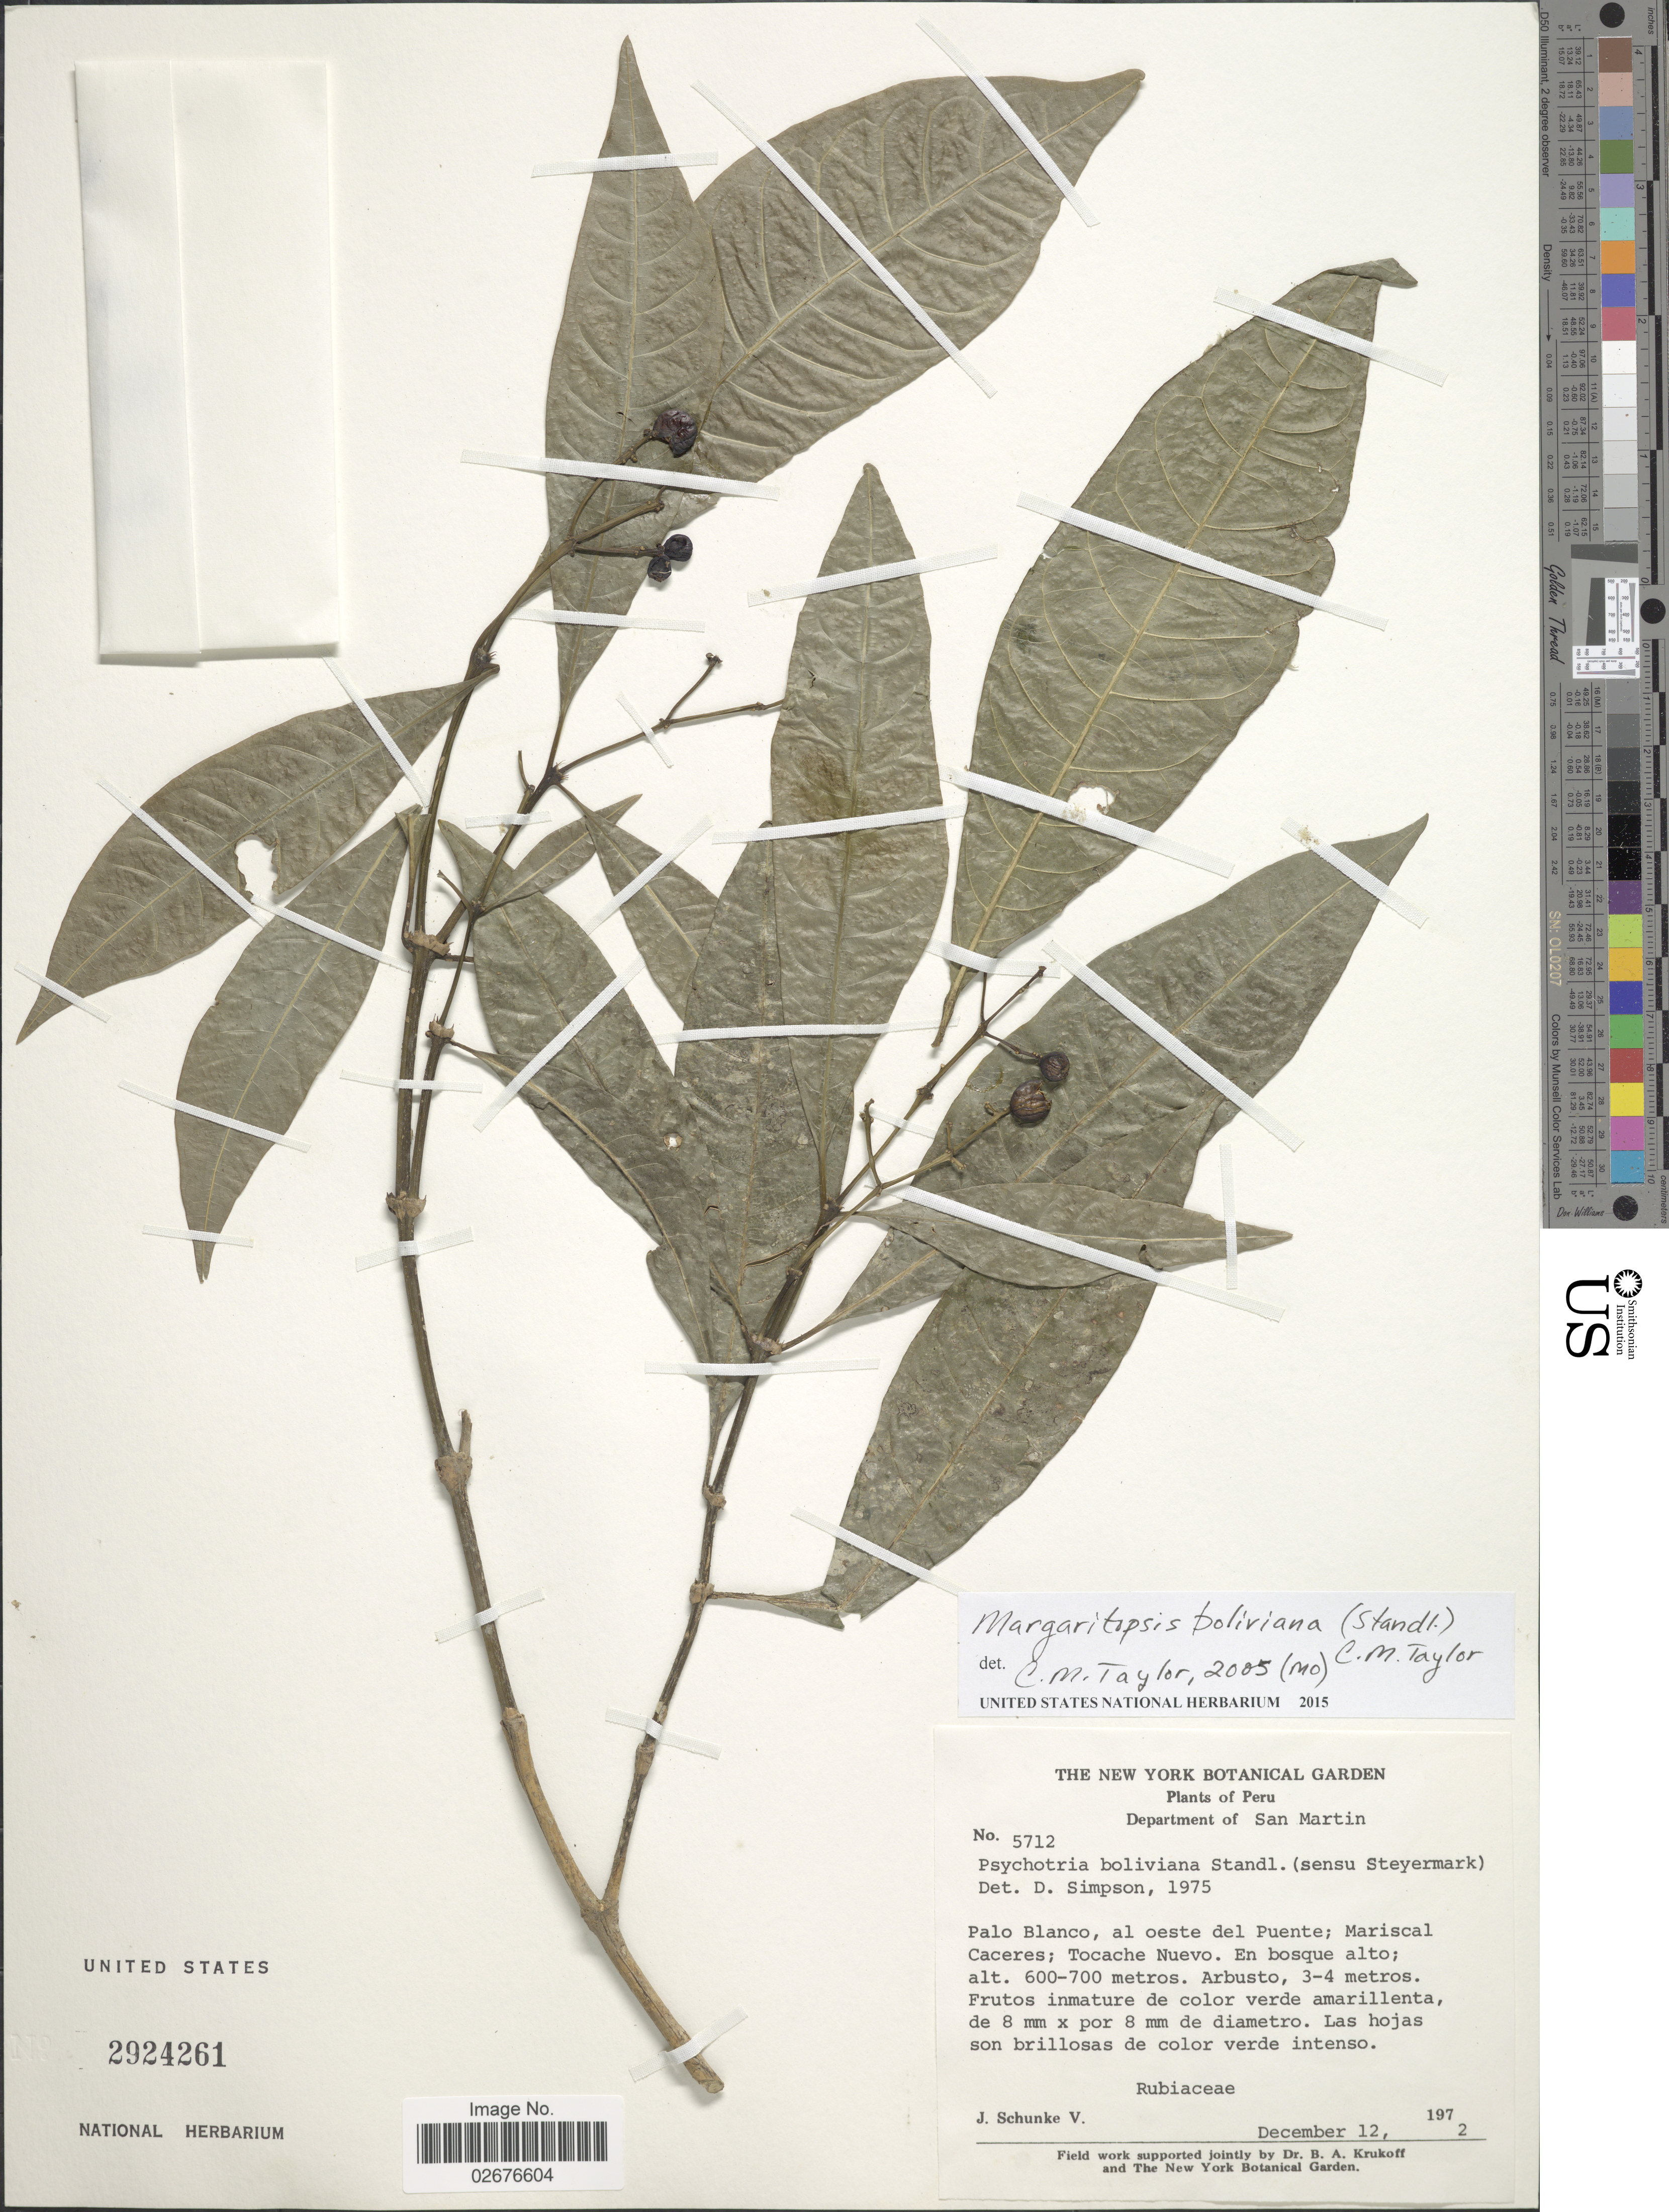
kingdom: Plantae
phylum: Tracheophyta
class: Magnoliopsida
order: Gentianales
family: Rubiaceae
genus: Margaritopsis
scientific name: Margaritopsis boliviana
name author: (Standl.) C.M. Taylor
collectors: J. Schunke Vigo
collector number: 5712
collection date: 1972-12-12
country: Peru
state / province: San Martín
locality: Palo Blanco, al oeste del Puente; Mariscal Caceres; Tocache Nuevo, en bosque alto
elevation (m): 600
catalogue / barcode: US 2924261